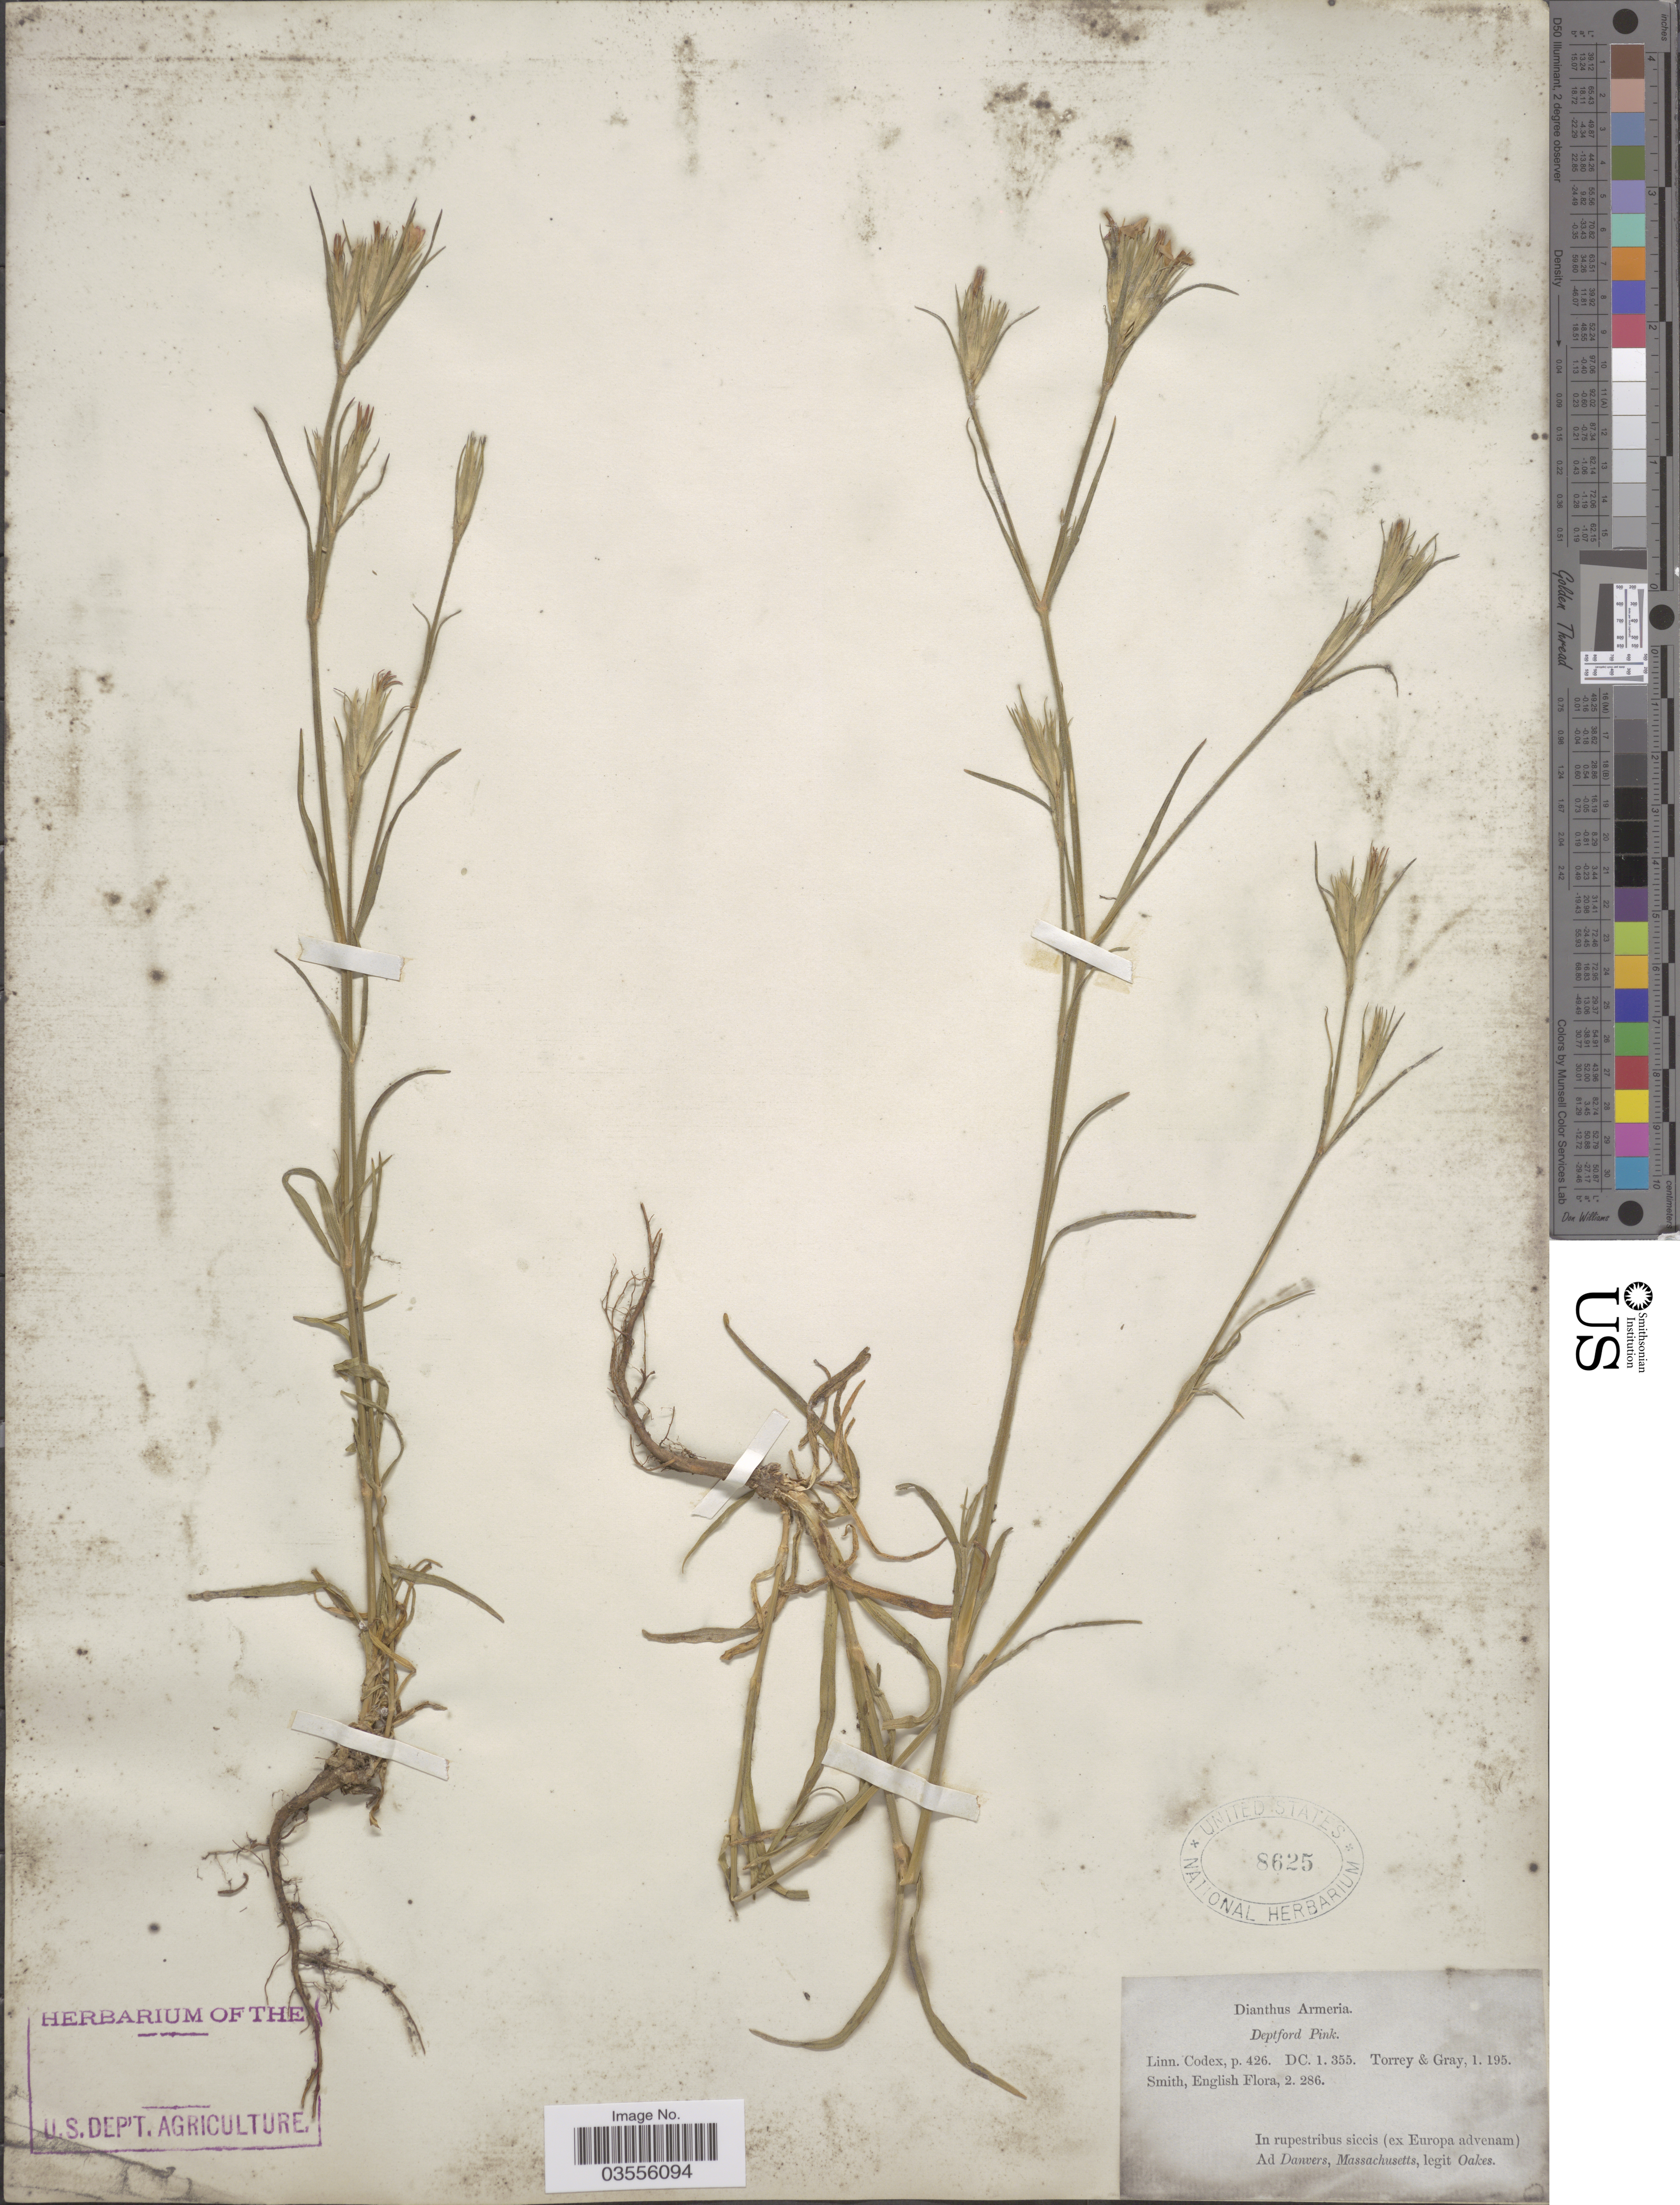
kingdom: Plantae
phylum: Tracheophyta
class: Magnoliopsida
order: Caryophyllales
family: Caryophyllaceae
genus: Dianthus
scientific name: Dianthus armeria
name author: L.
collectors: -. Oakes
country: United States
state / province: Massachusetts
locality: Ad Danvers.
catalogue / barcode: US 8625